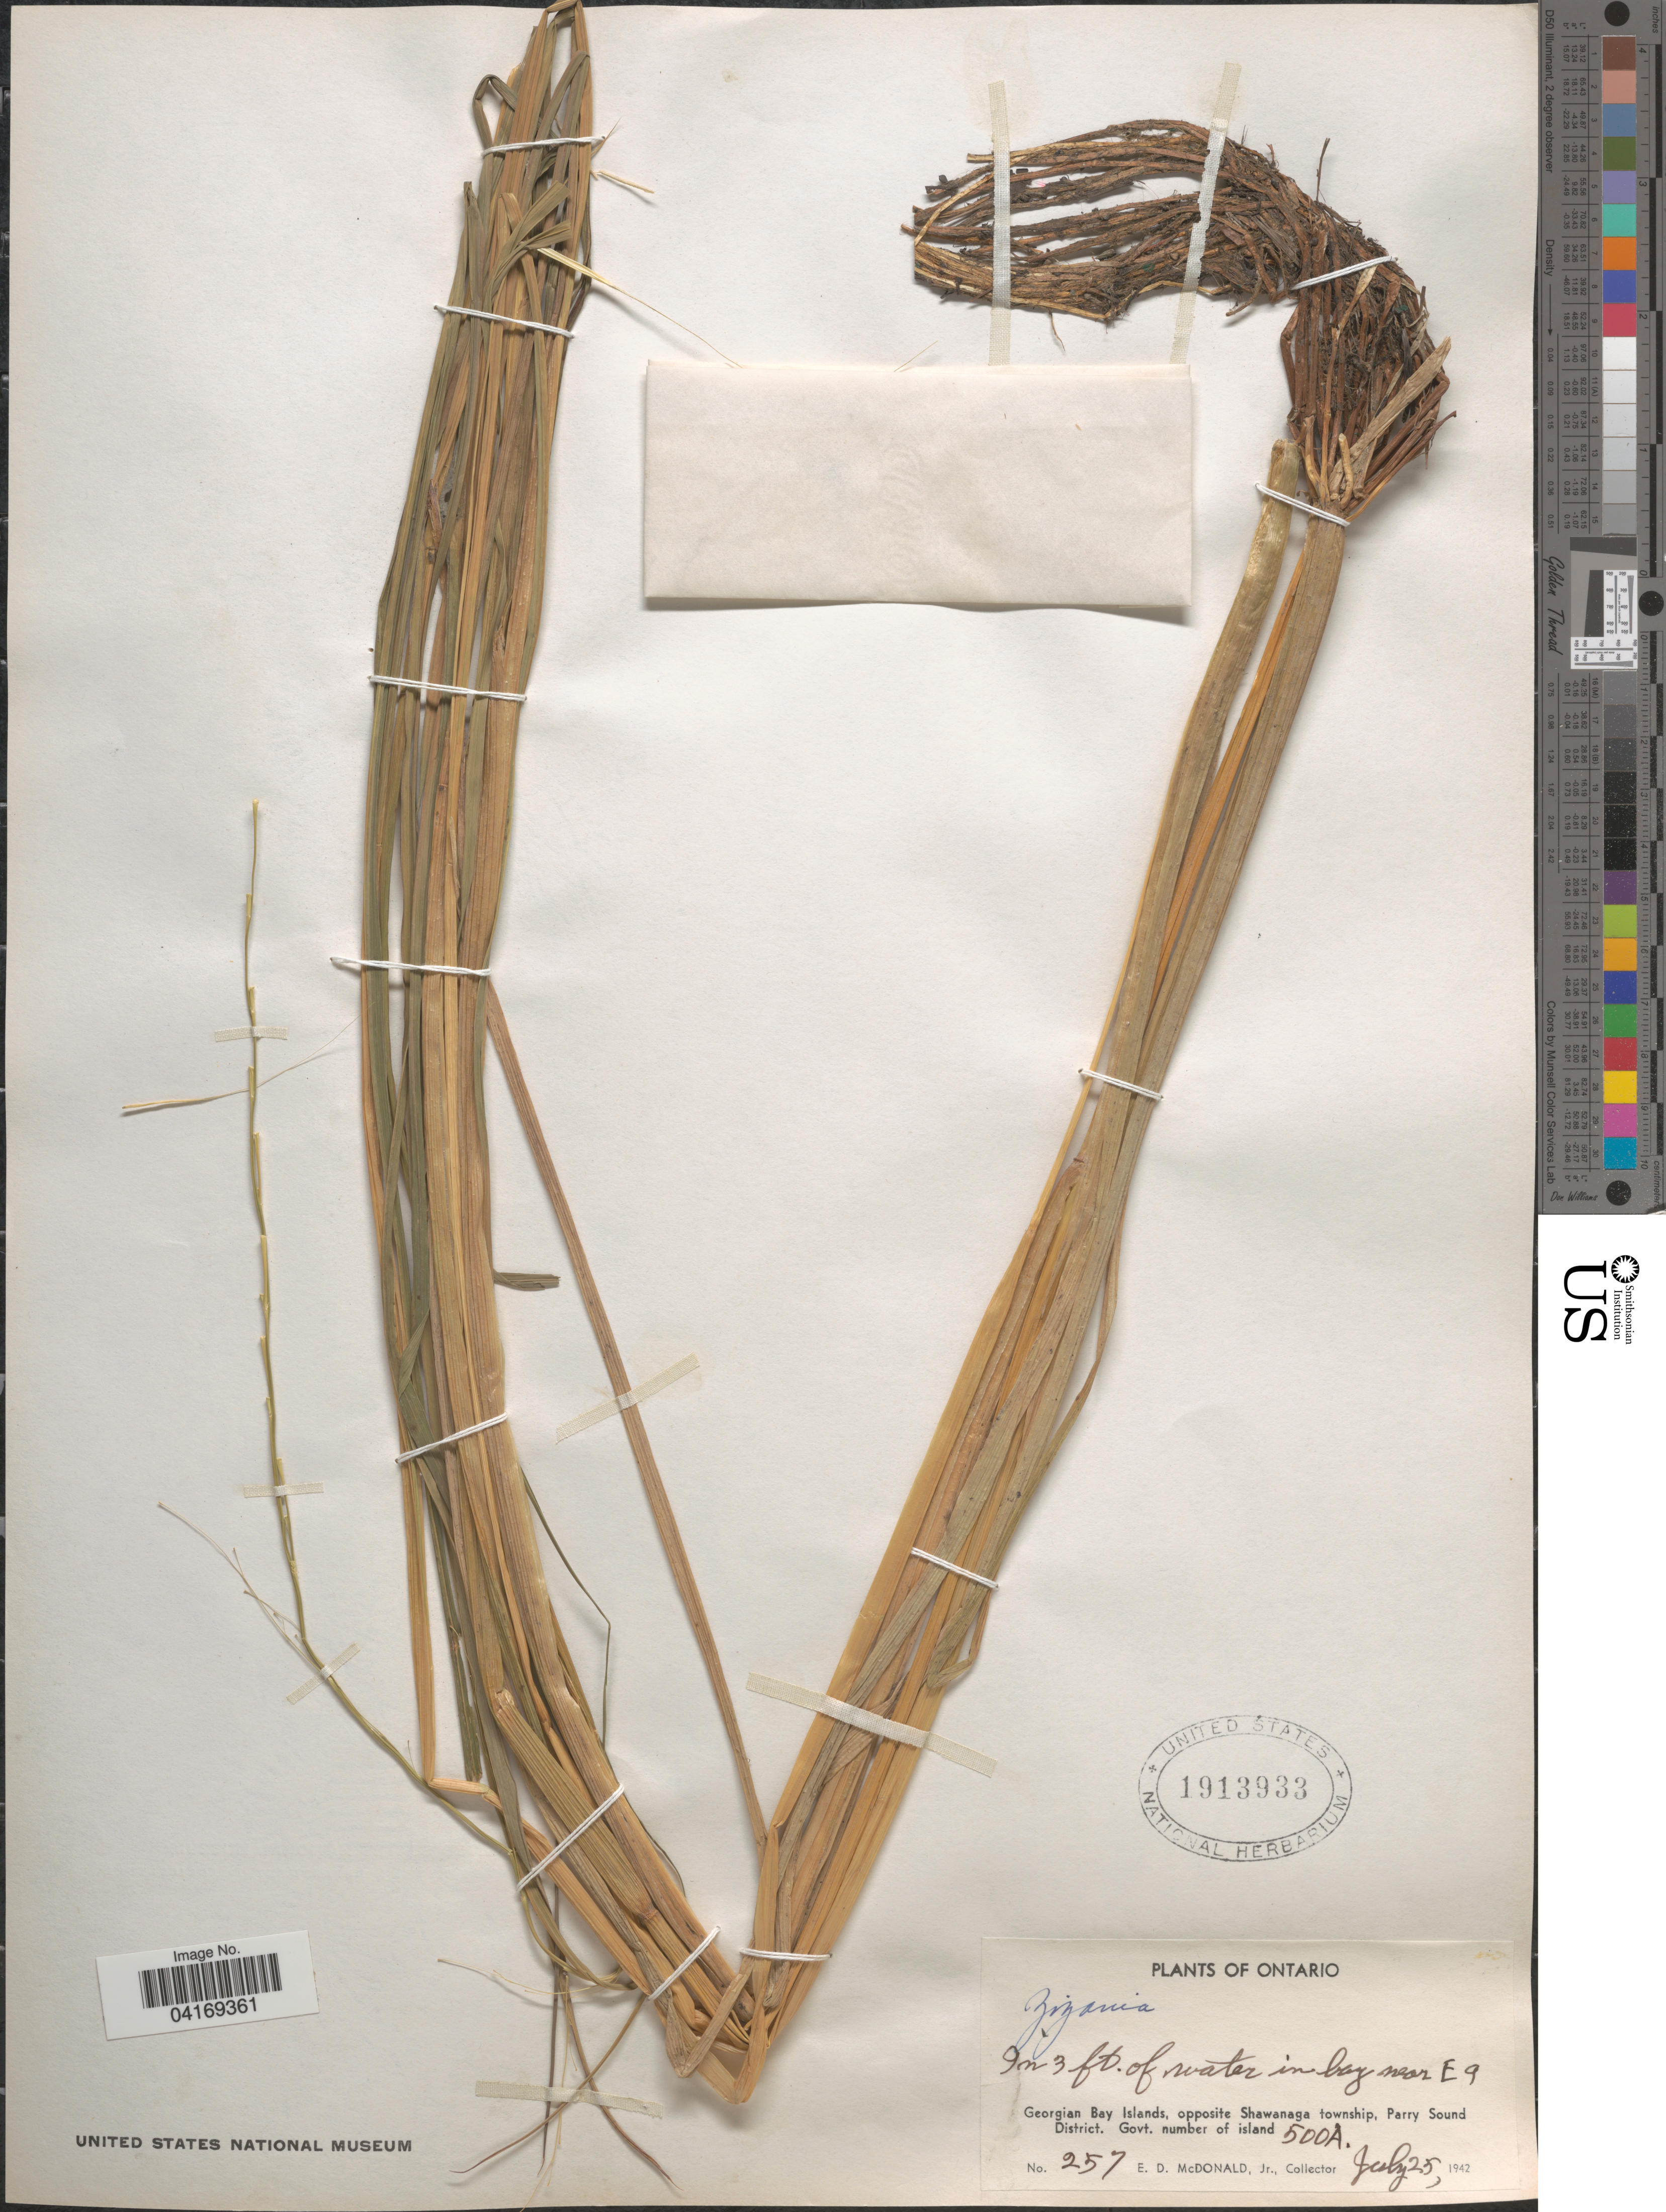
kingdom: Plantae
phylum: Tracheophyta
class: Liliopsida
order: Poales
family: Poaceae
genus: Zizania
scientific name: Zizania sp.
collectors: E. D. McDonald Jr.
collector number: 257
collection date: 1942-07-25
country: Canada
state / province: Ontario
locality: In bog near E9. Georgian Bay Islands, opposite Shawanga township, Parry Sound District. Govt. number of island 500A.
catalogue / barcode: US 1913933